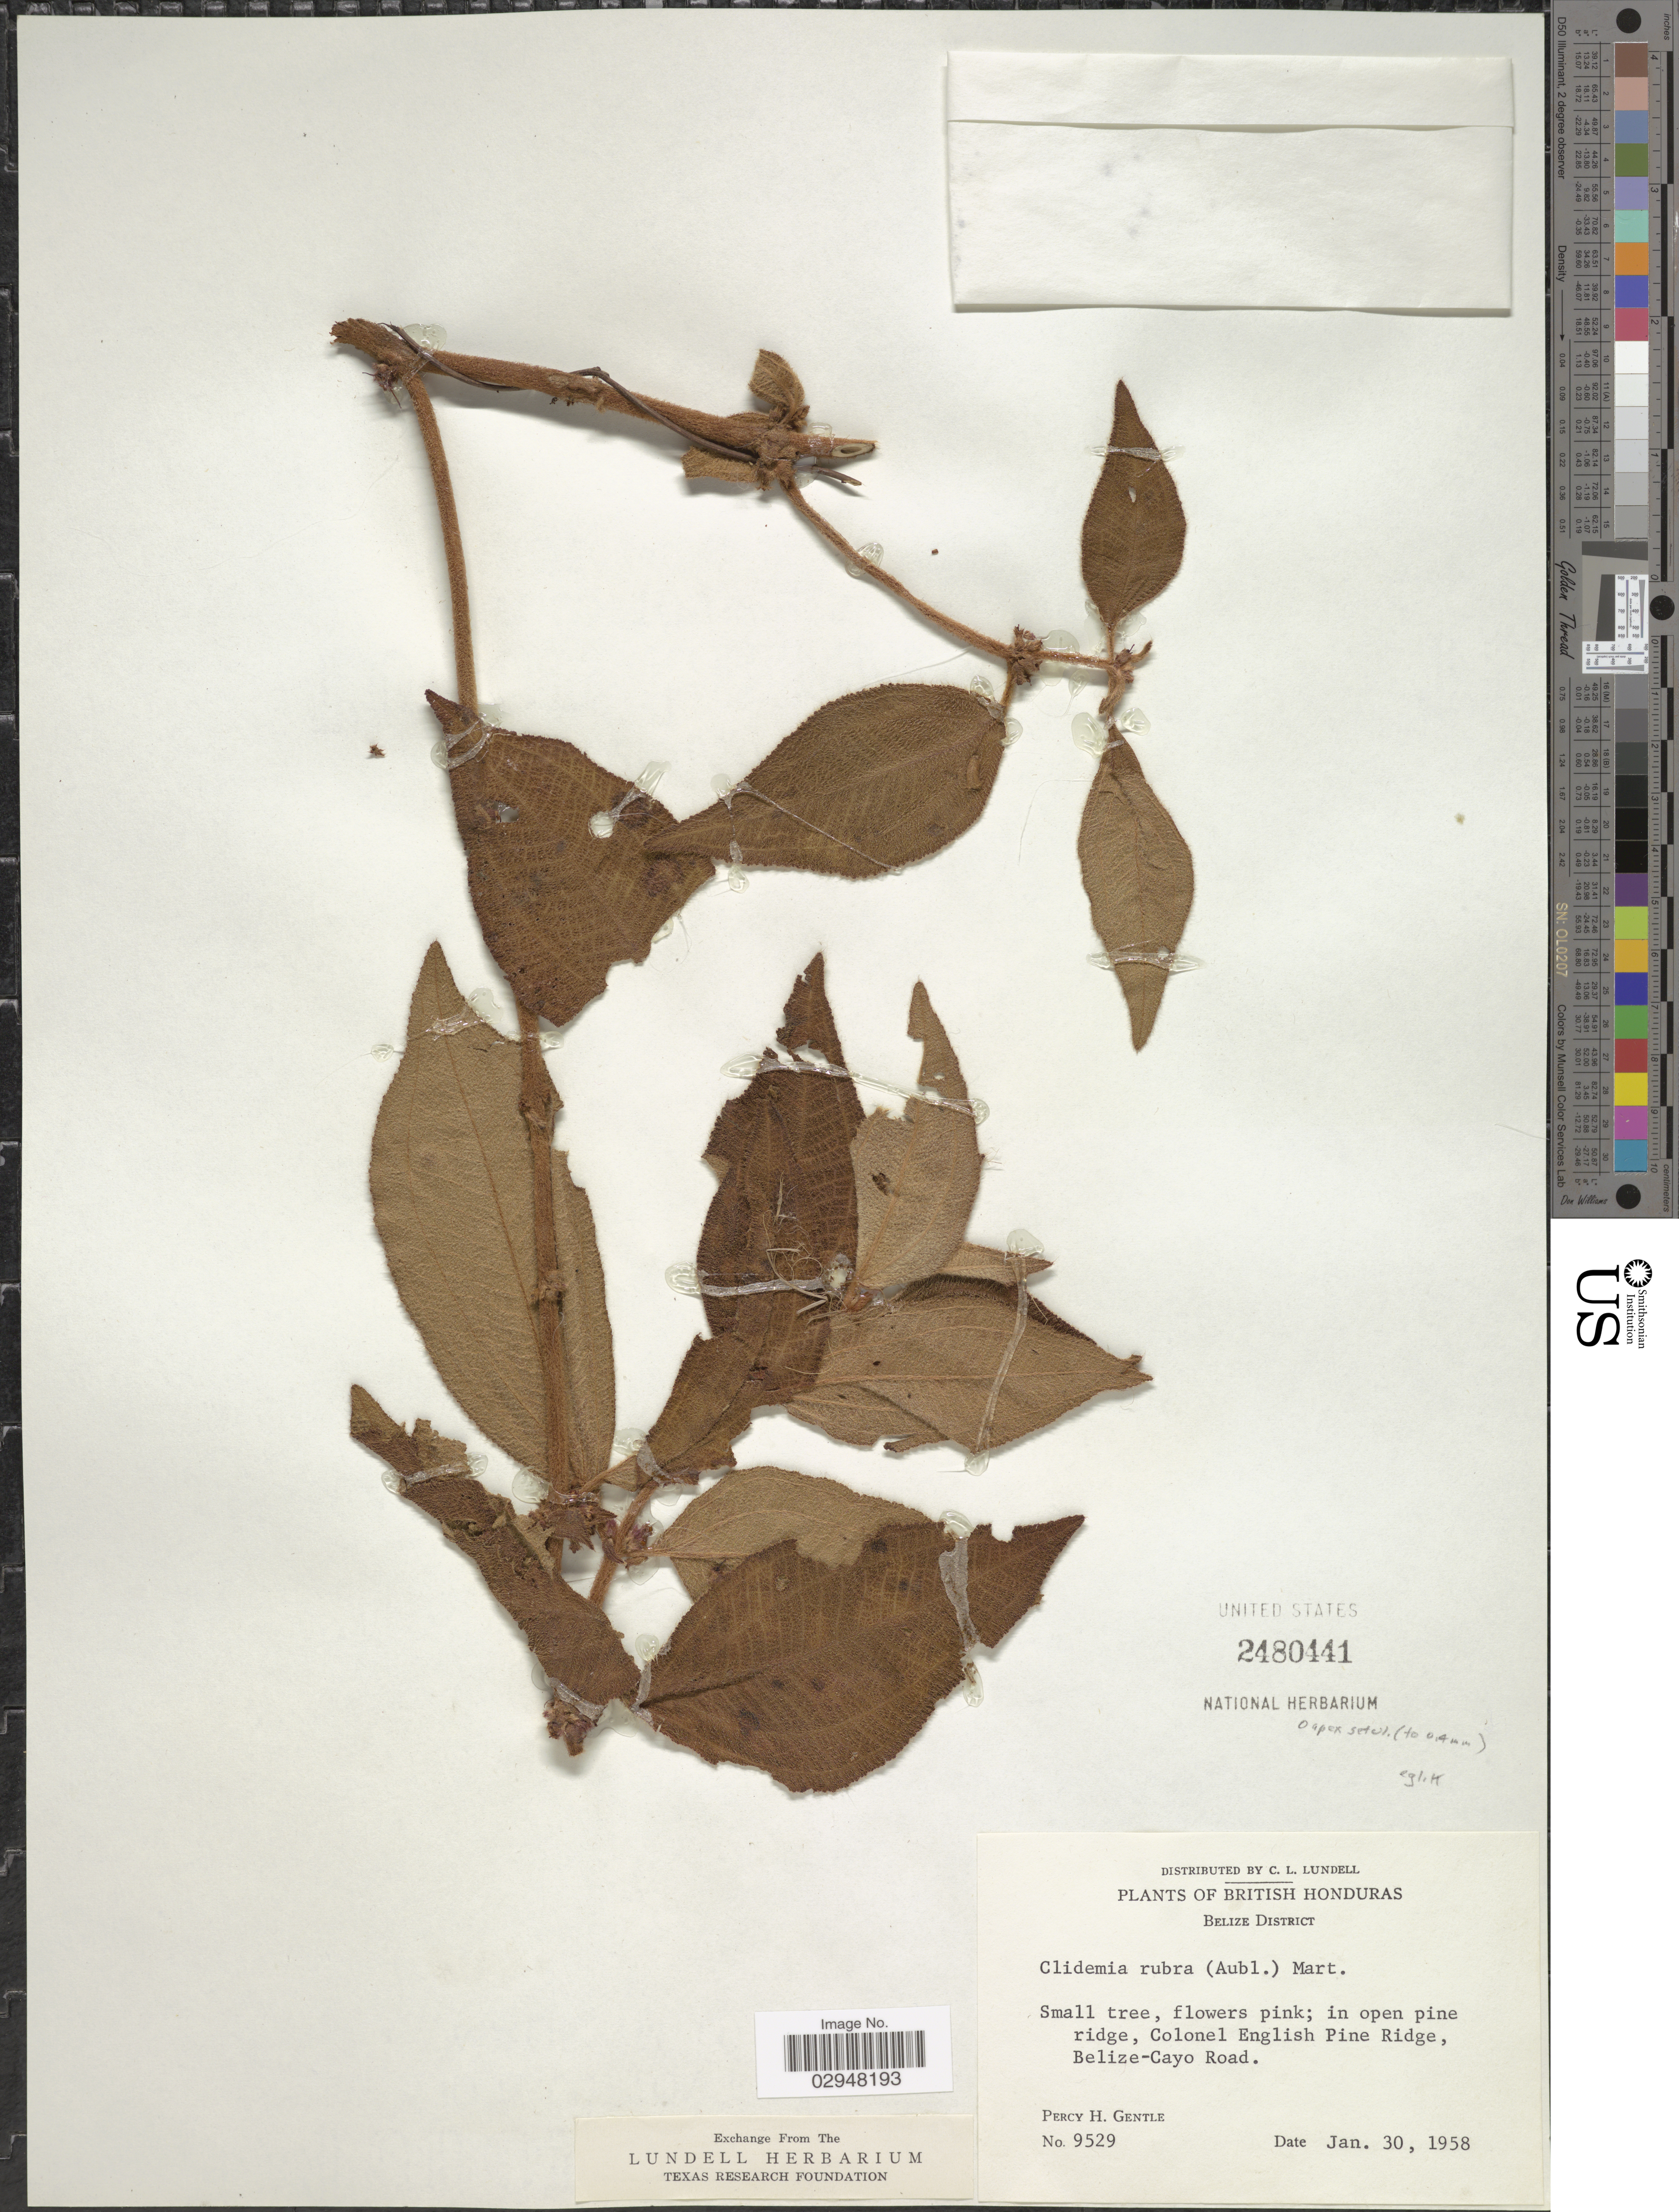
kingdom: Plantae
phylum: Tracheophyta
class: Magnoliopsida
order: Myrtales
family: Melastomataceae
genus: Clidemia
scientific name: Clidemia rubra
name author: (Aubl.) Mart.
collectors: P. H. Gentle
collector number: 9529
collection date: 1958-01-30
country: Belize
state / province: Belize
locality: British Honduras. Belize District. Colonel English Pine Ridge, Belize-Cayo Road.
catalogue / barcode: US 2480441